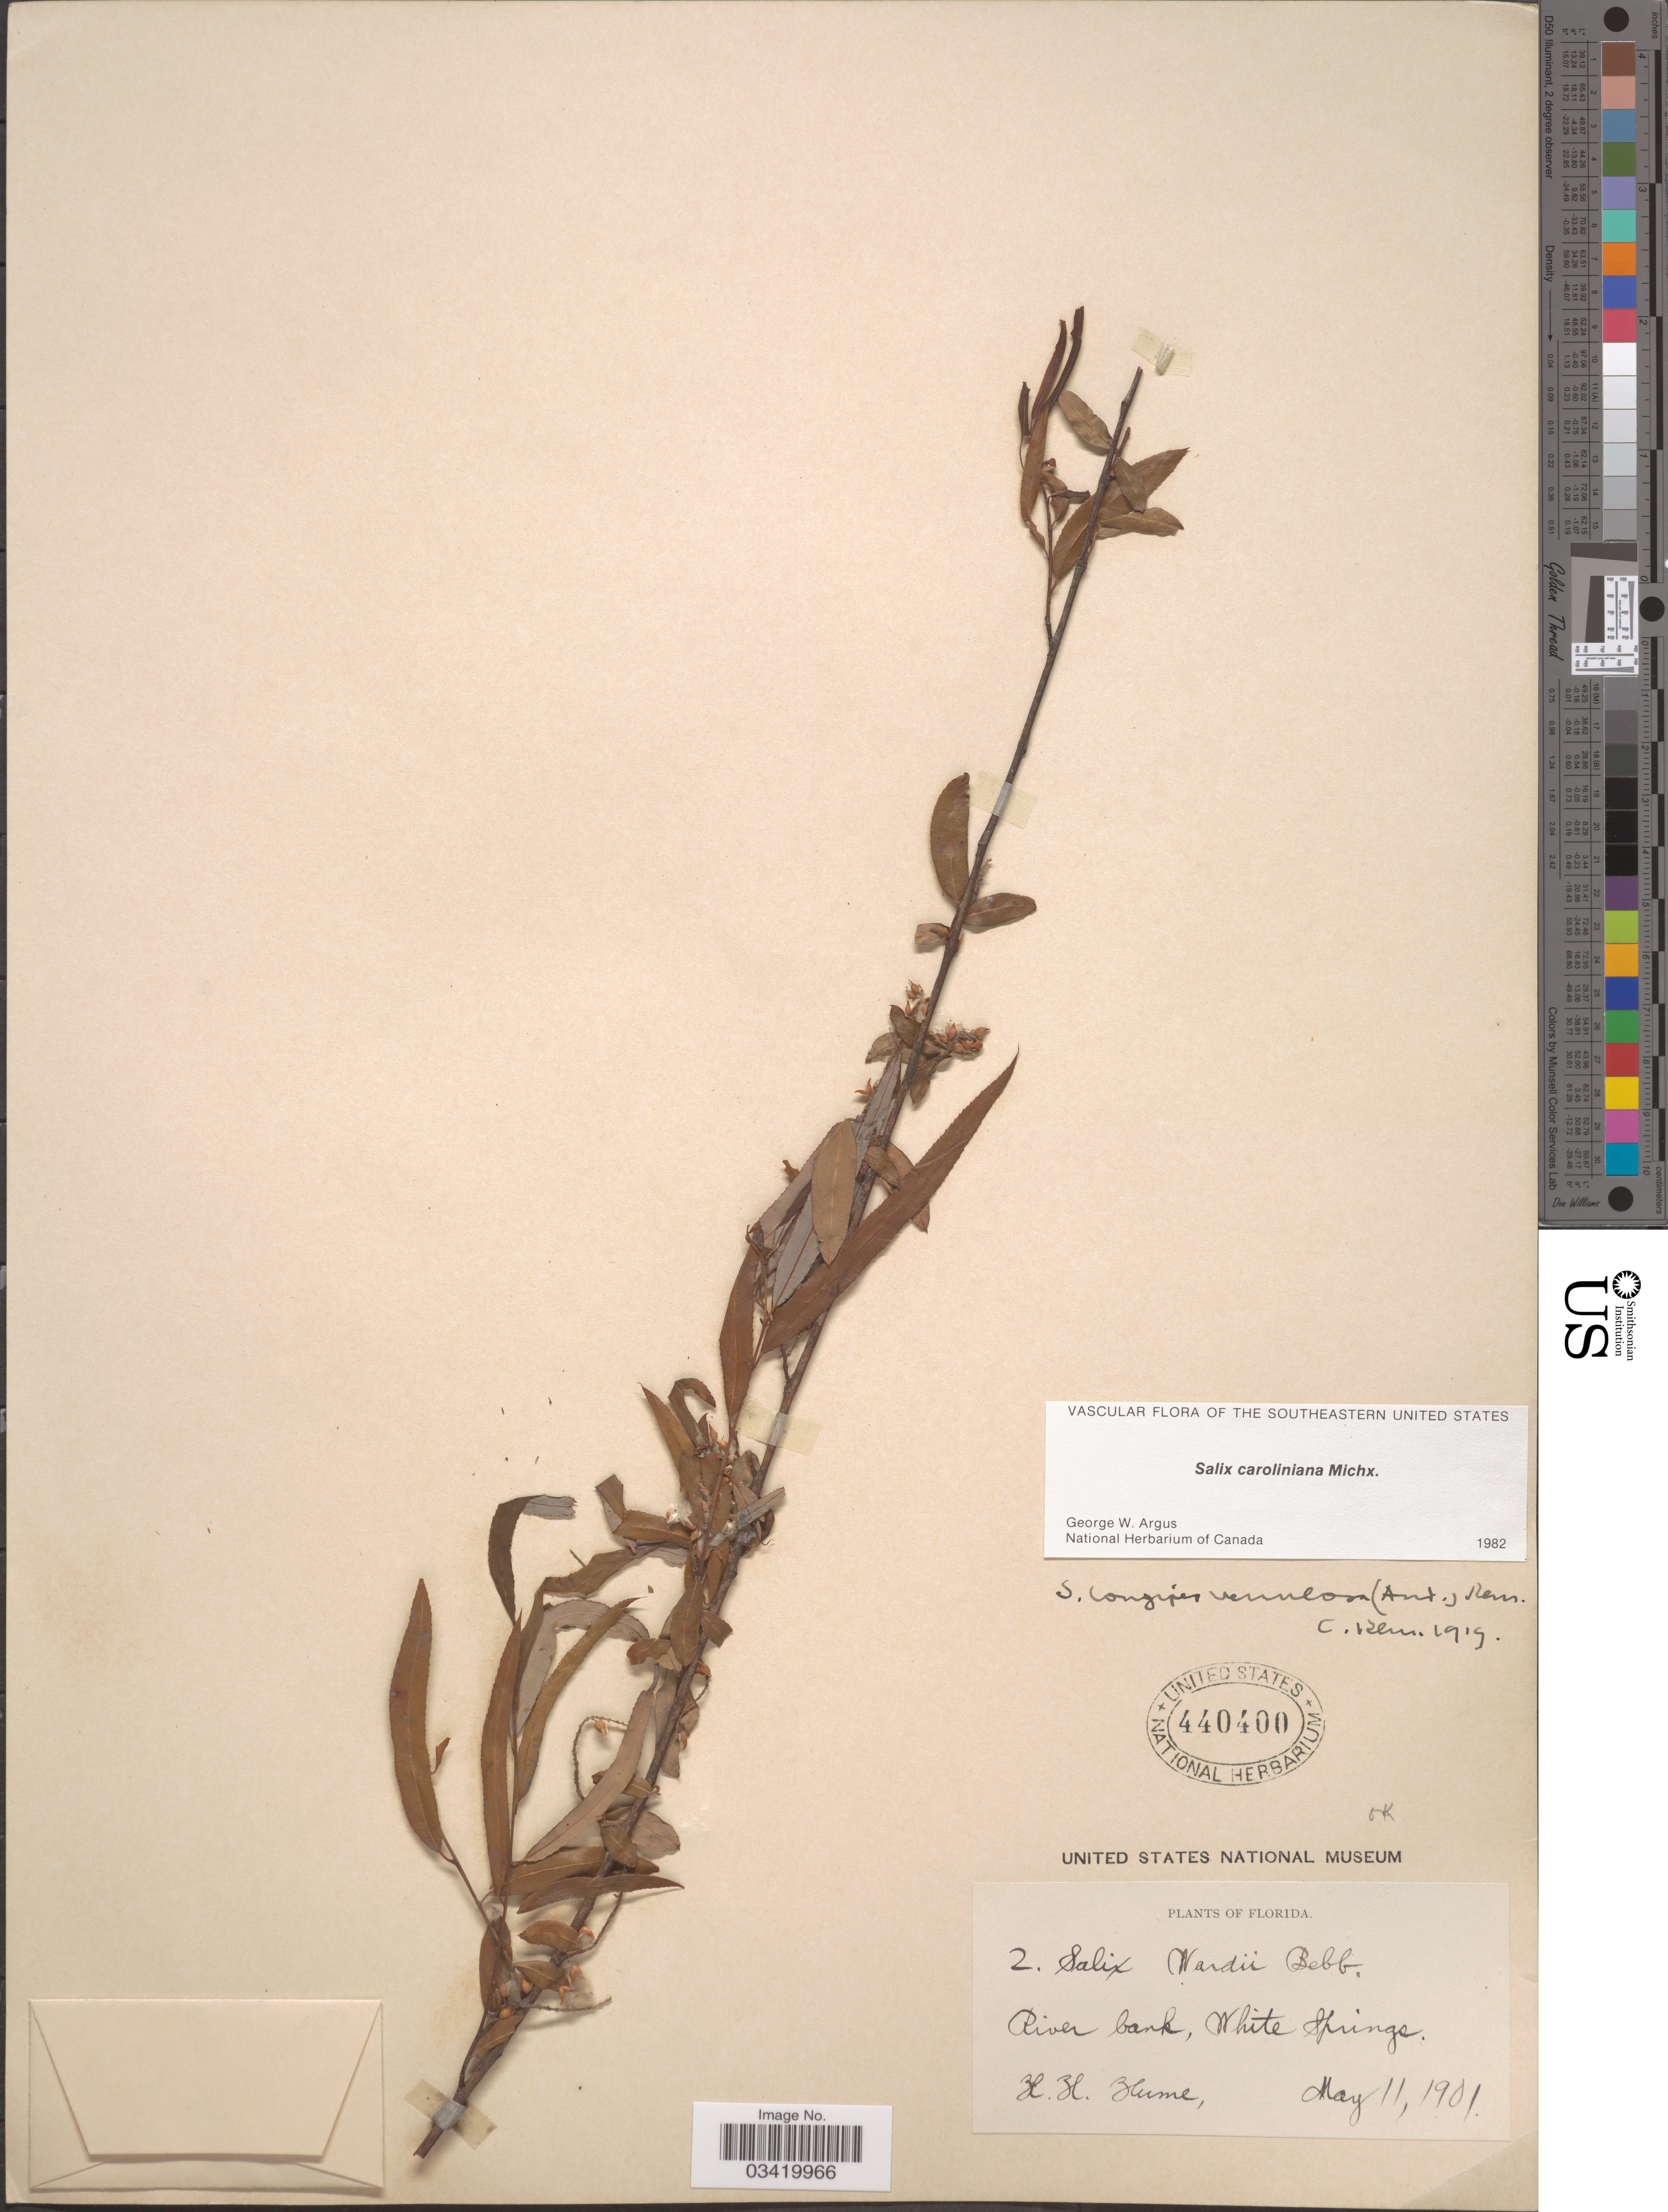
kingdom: Plantae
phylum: Tracheophyta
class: Magnoliopsida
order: Malpighiales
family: Salicaceae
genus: Salix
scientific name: Salix caroliniana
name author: Michx.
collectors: H. Hume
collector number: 2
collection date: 1901-05-11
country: United States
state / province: Florida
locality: River bank, White Springs.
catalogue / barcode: US 440400